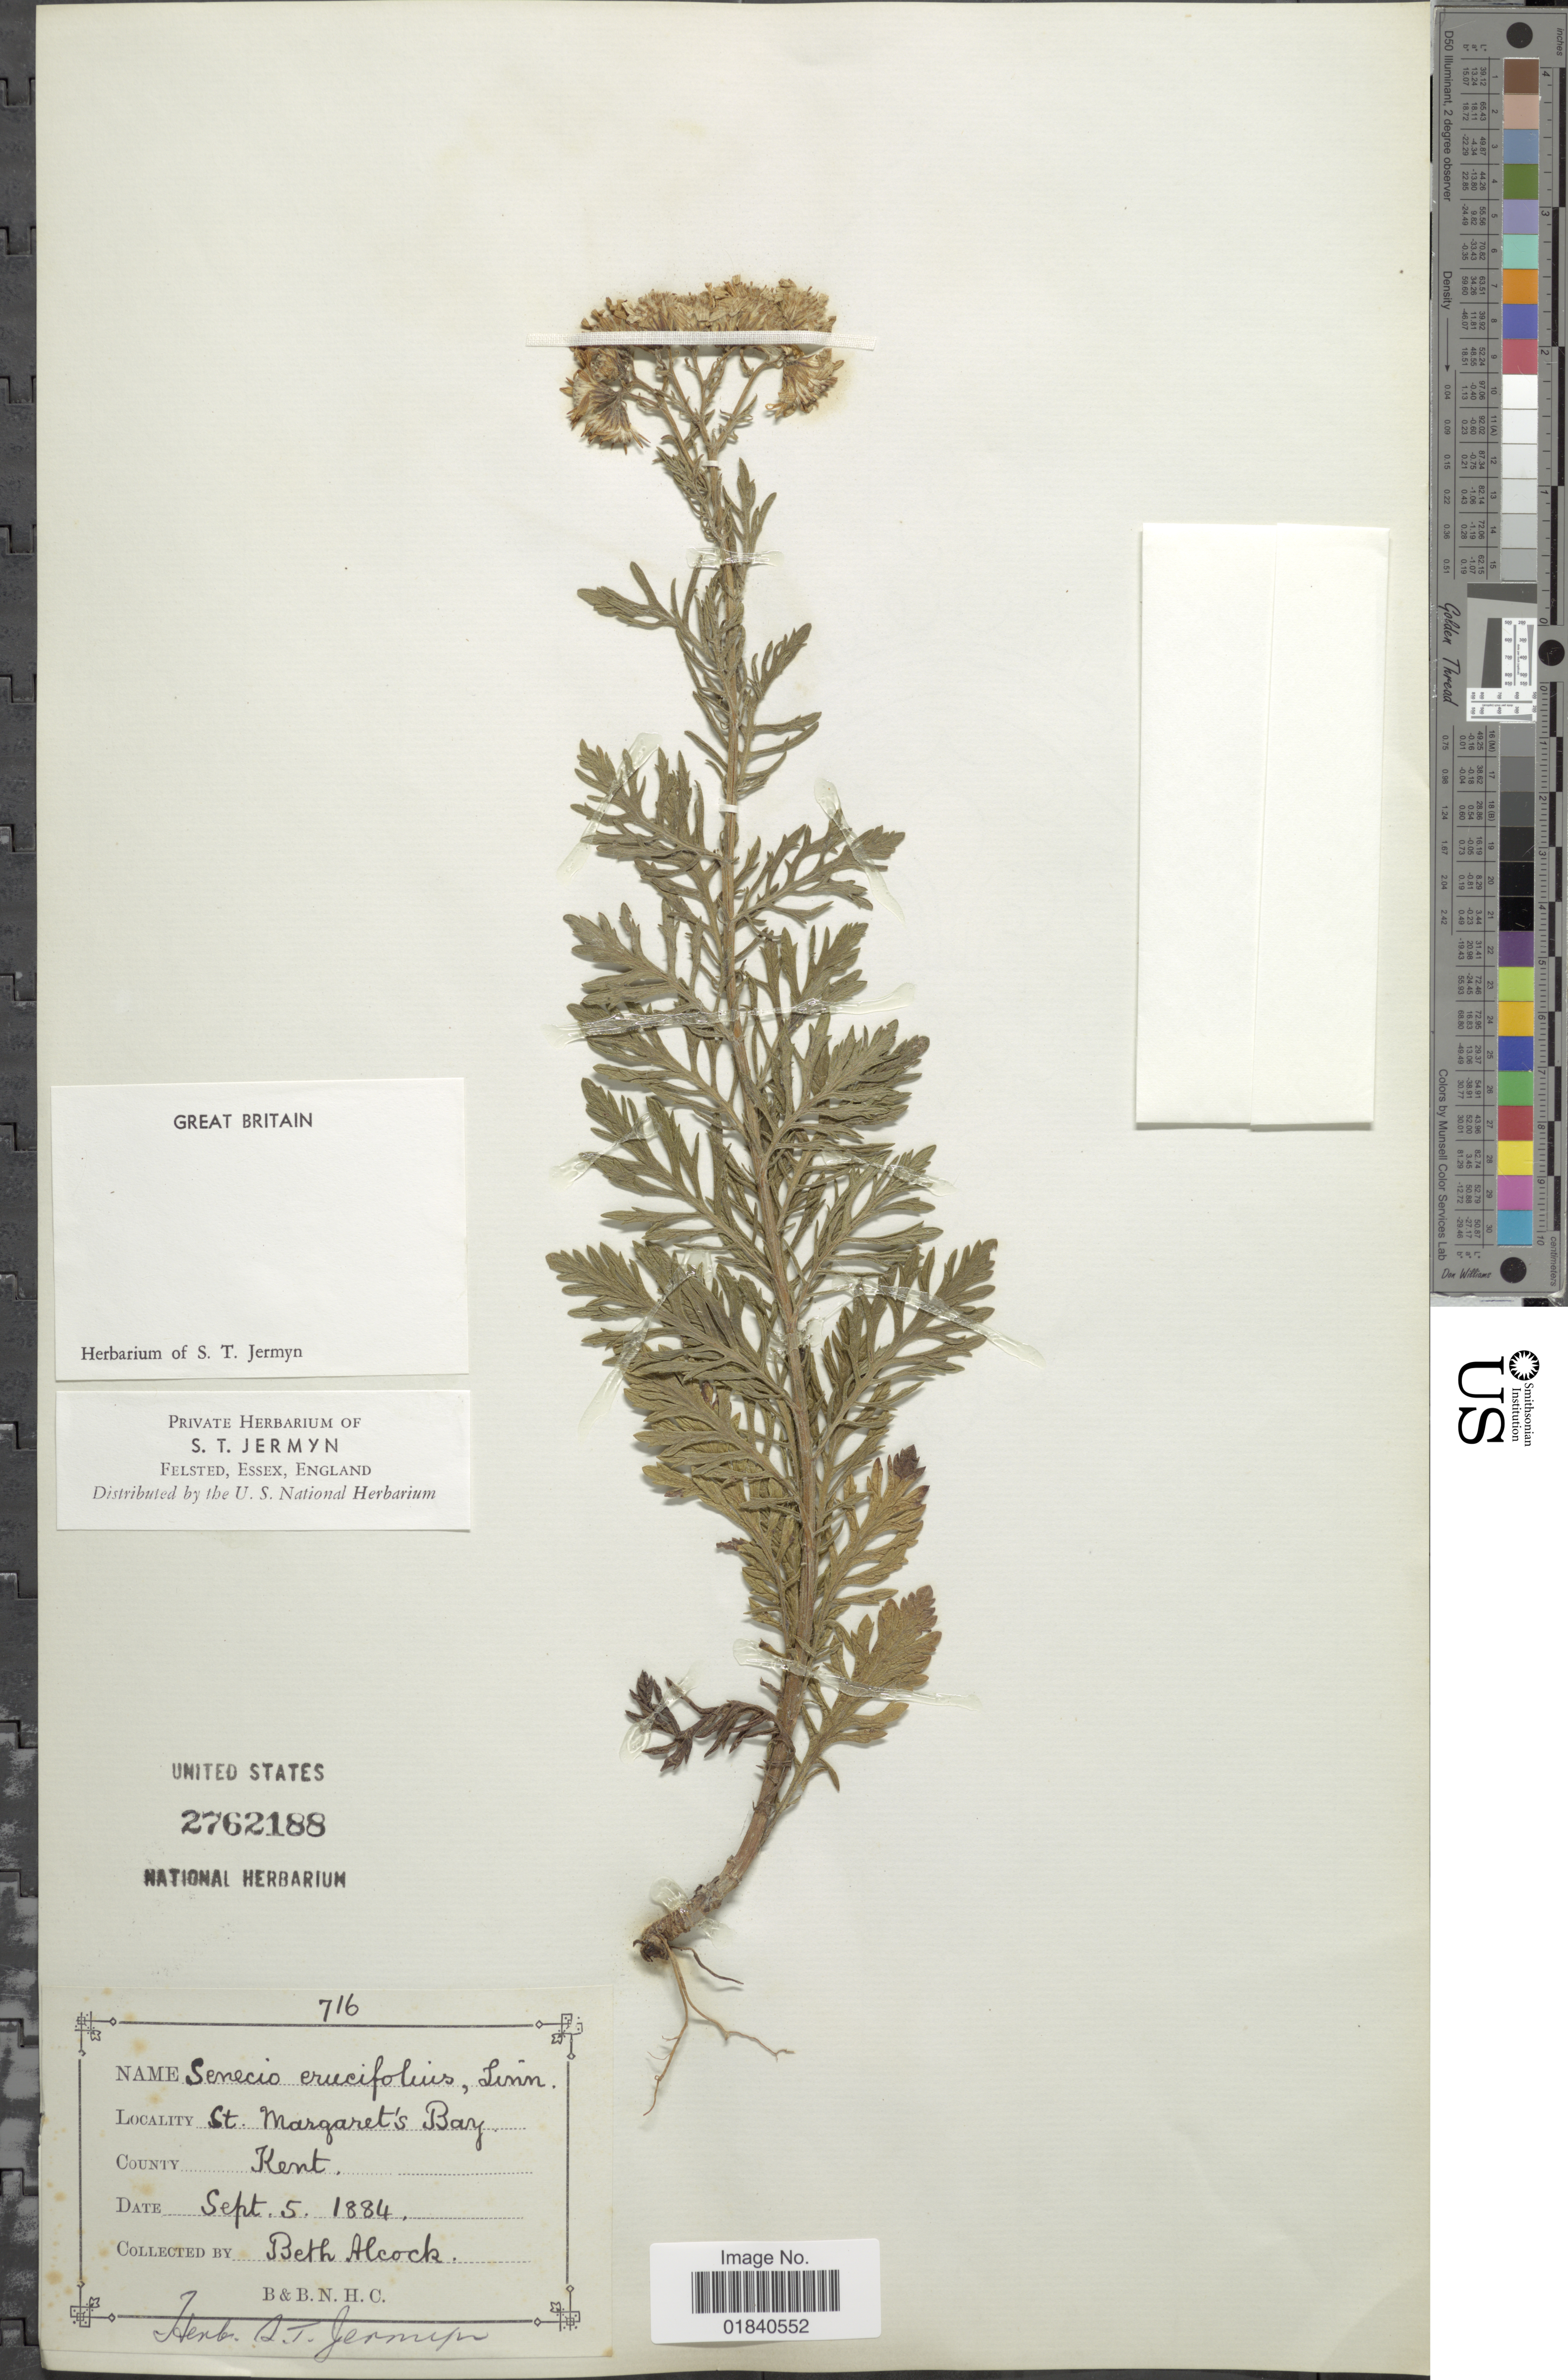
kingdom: Plantae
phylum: Tracheophyta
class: Magnoliopsida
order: Asterales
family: Asteraceae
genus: Jacobaea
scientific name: Jacobaea erucifolia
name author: (L.) G. Gaertn. et al.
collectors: B. Alcock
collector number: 716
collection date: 1884-09-05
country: United Kingdom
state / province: England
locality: St. Margaret's Bay. County Kent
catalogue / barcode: US 2762188